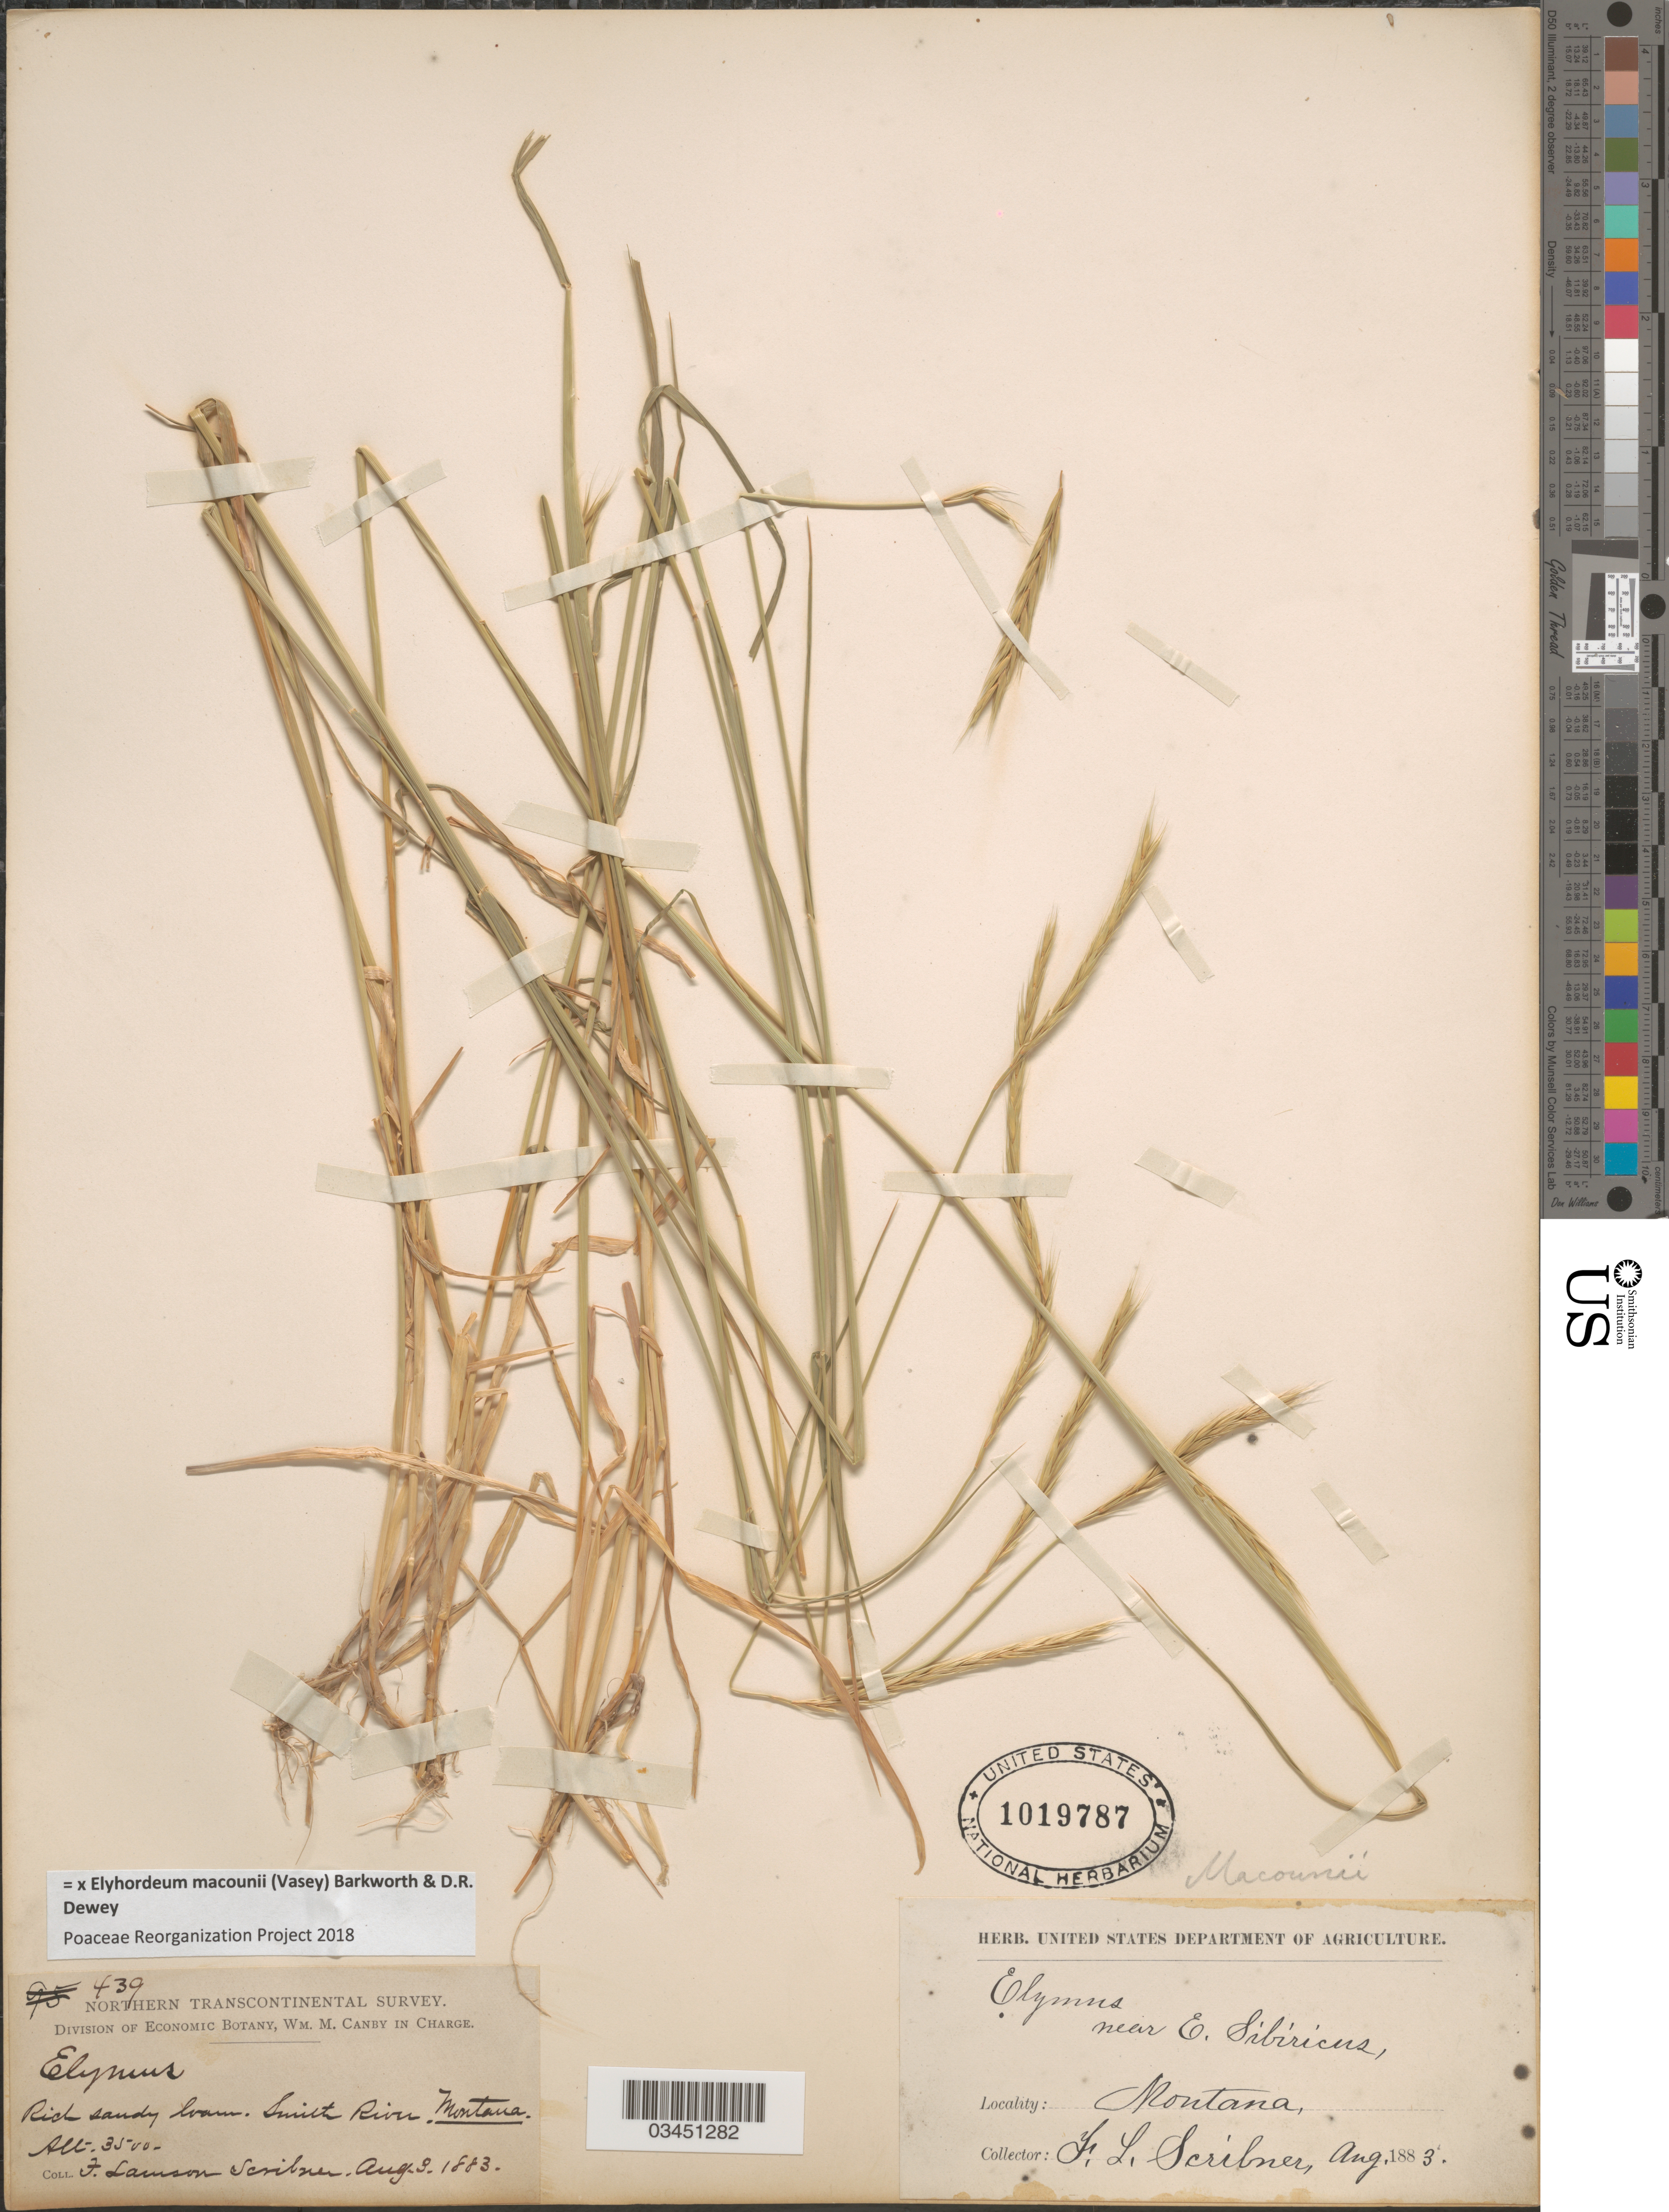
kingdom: Plantae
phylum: Tracheophyta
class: Liliopsida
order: Poales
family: Poaceae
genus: Elyhordeum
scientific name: x Elyhordeum macounii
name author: (Vasey) Barkworth & Dewey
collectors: F. L. Scribner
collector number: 439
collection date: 1883-08-03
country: United States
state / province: Montana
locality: Northern Transcontinental Survey. Smith River.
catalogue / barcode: US 1019787